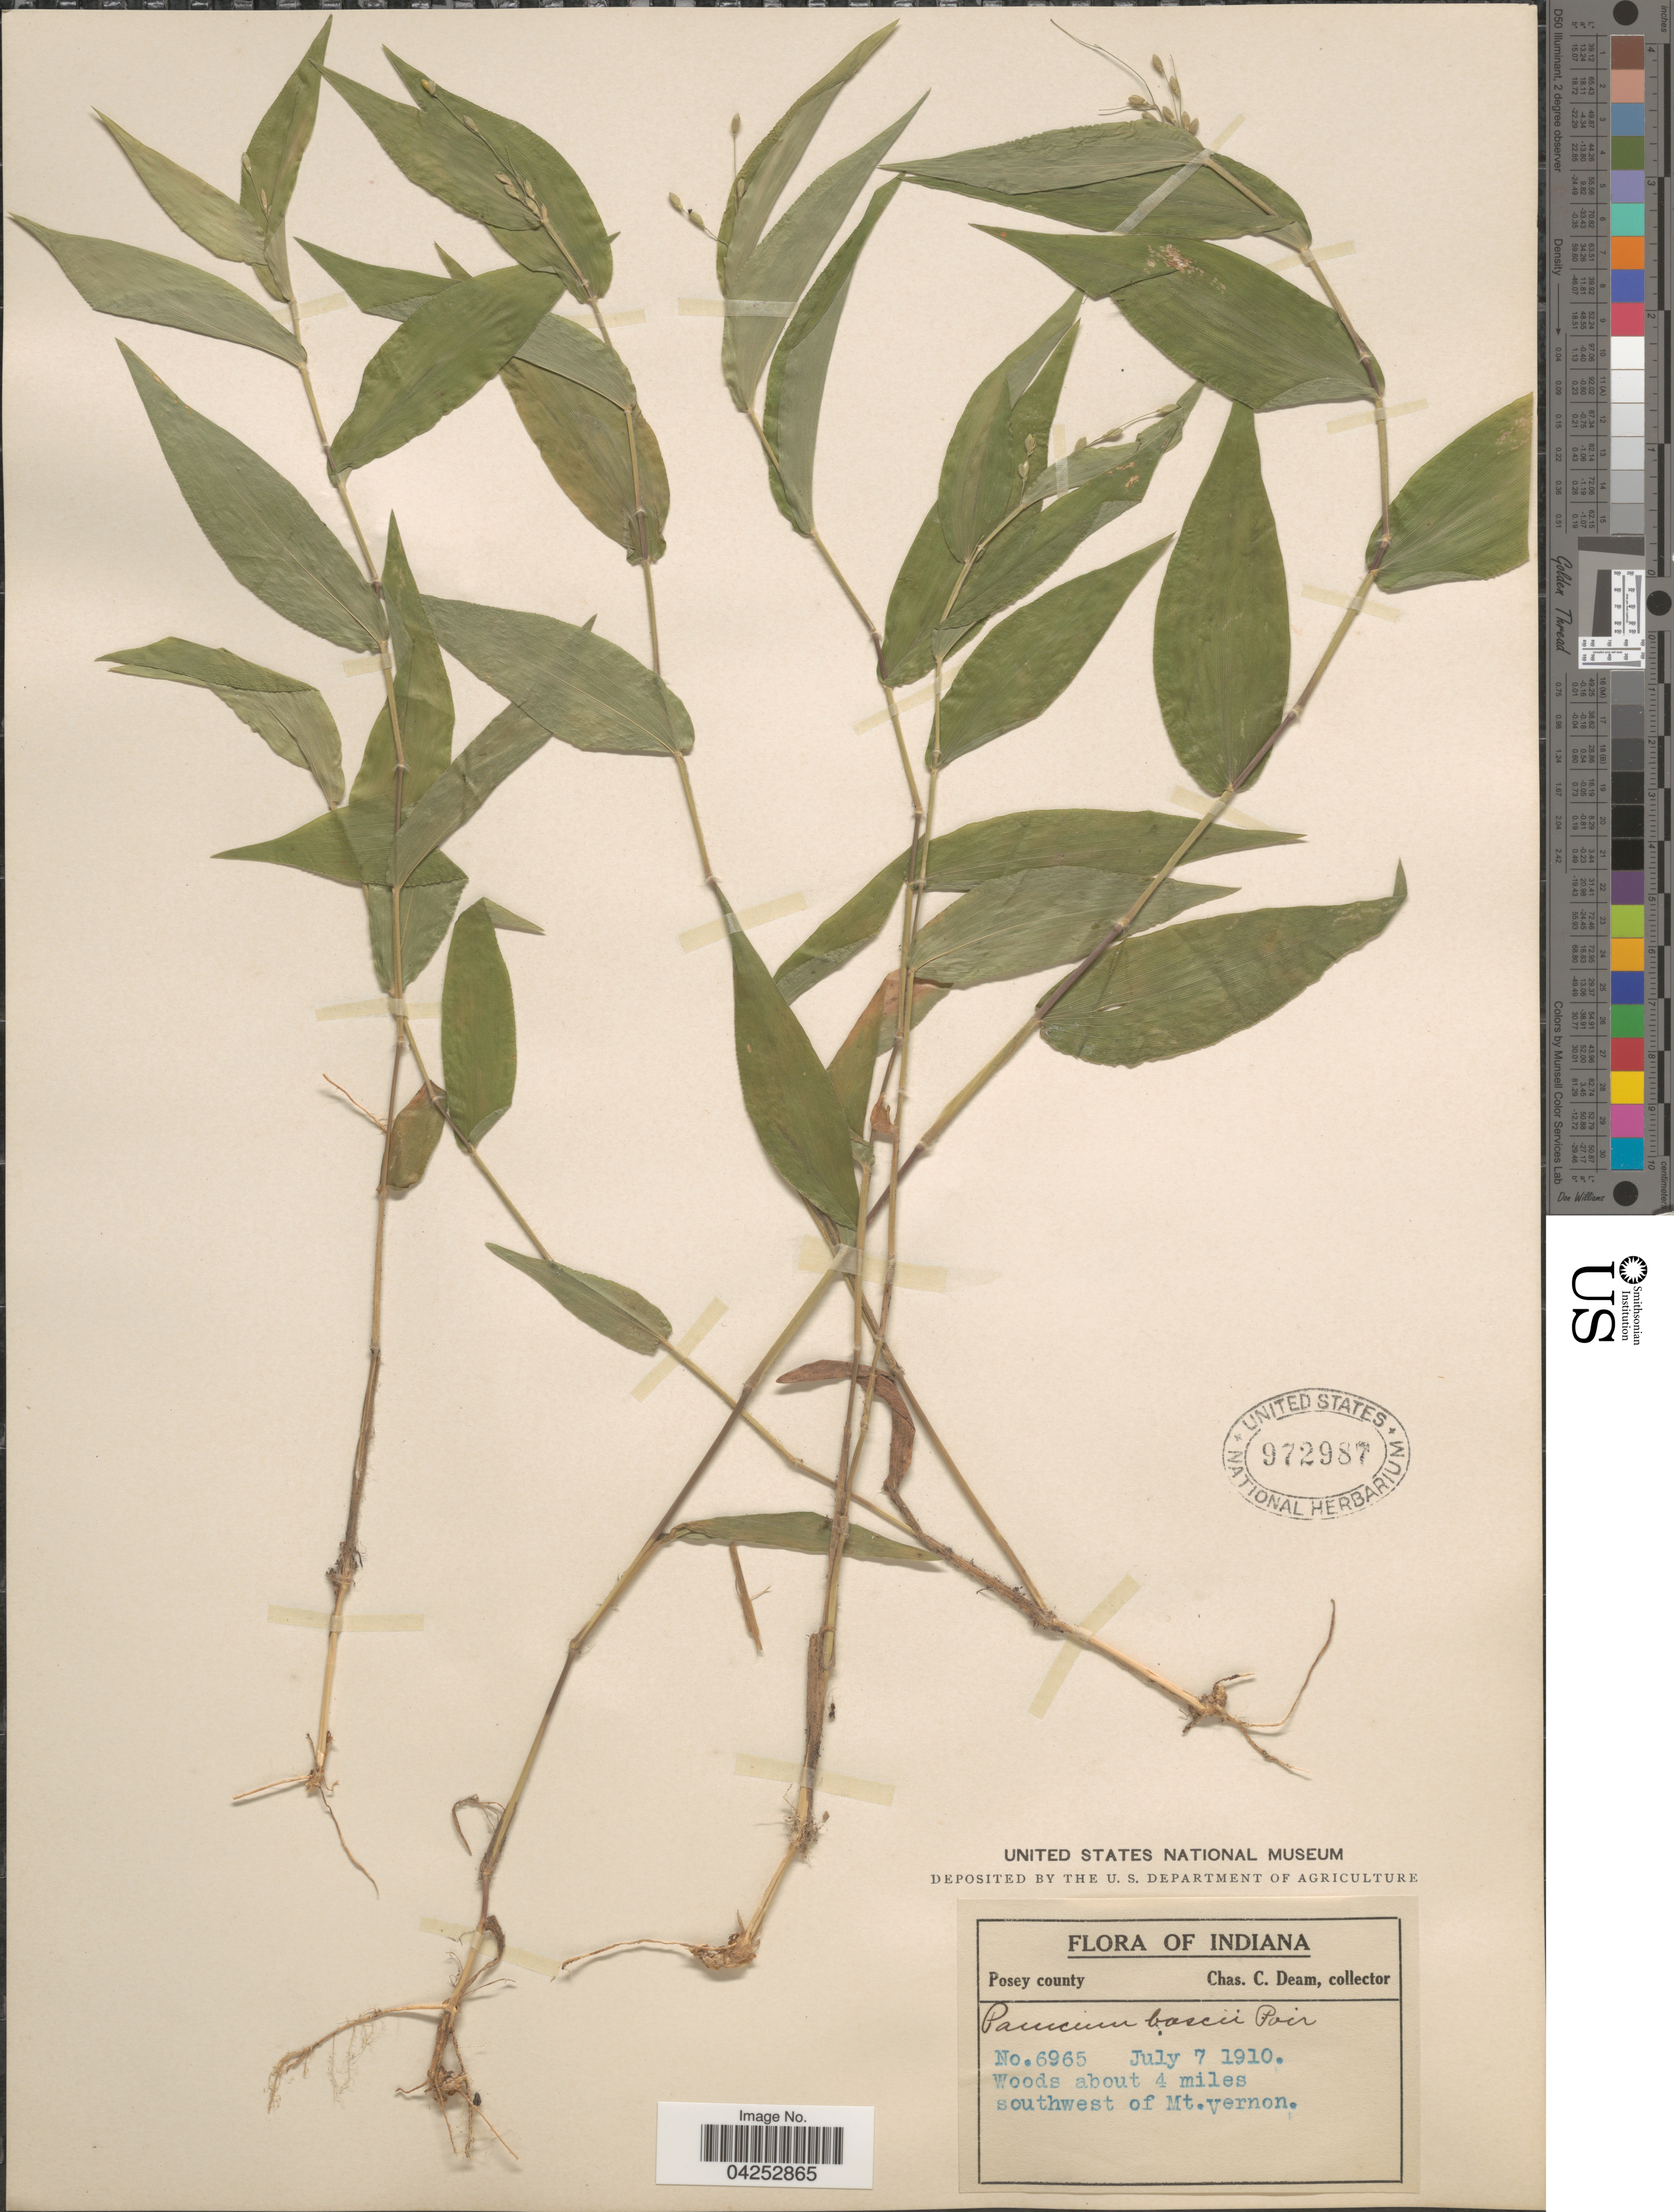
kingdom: Plantae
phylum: Tracheophyta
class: Liliopsida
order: Poales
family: Poaceae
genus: Dichanthelium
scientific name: Dichanthelium boscii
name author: (Poir.) Gould & C.A. Clark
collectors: C. C. Deam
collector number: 6965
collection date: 1910-07-07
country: United States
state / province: Indiana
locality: Posey county. Woods about 4 miles southwest of Mt.Vernon.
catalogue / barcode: US 972987